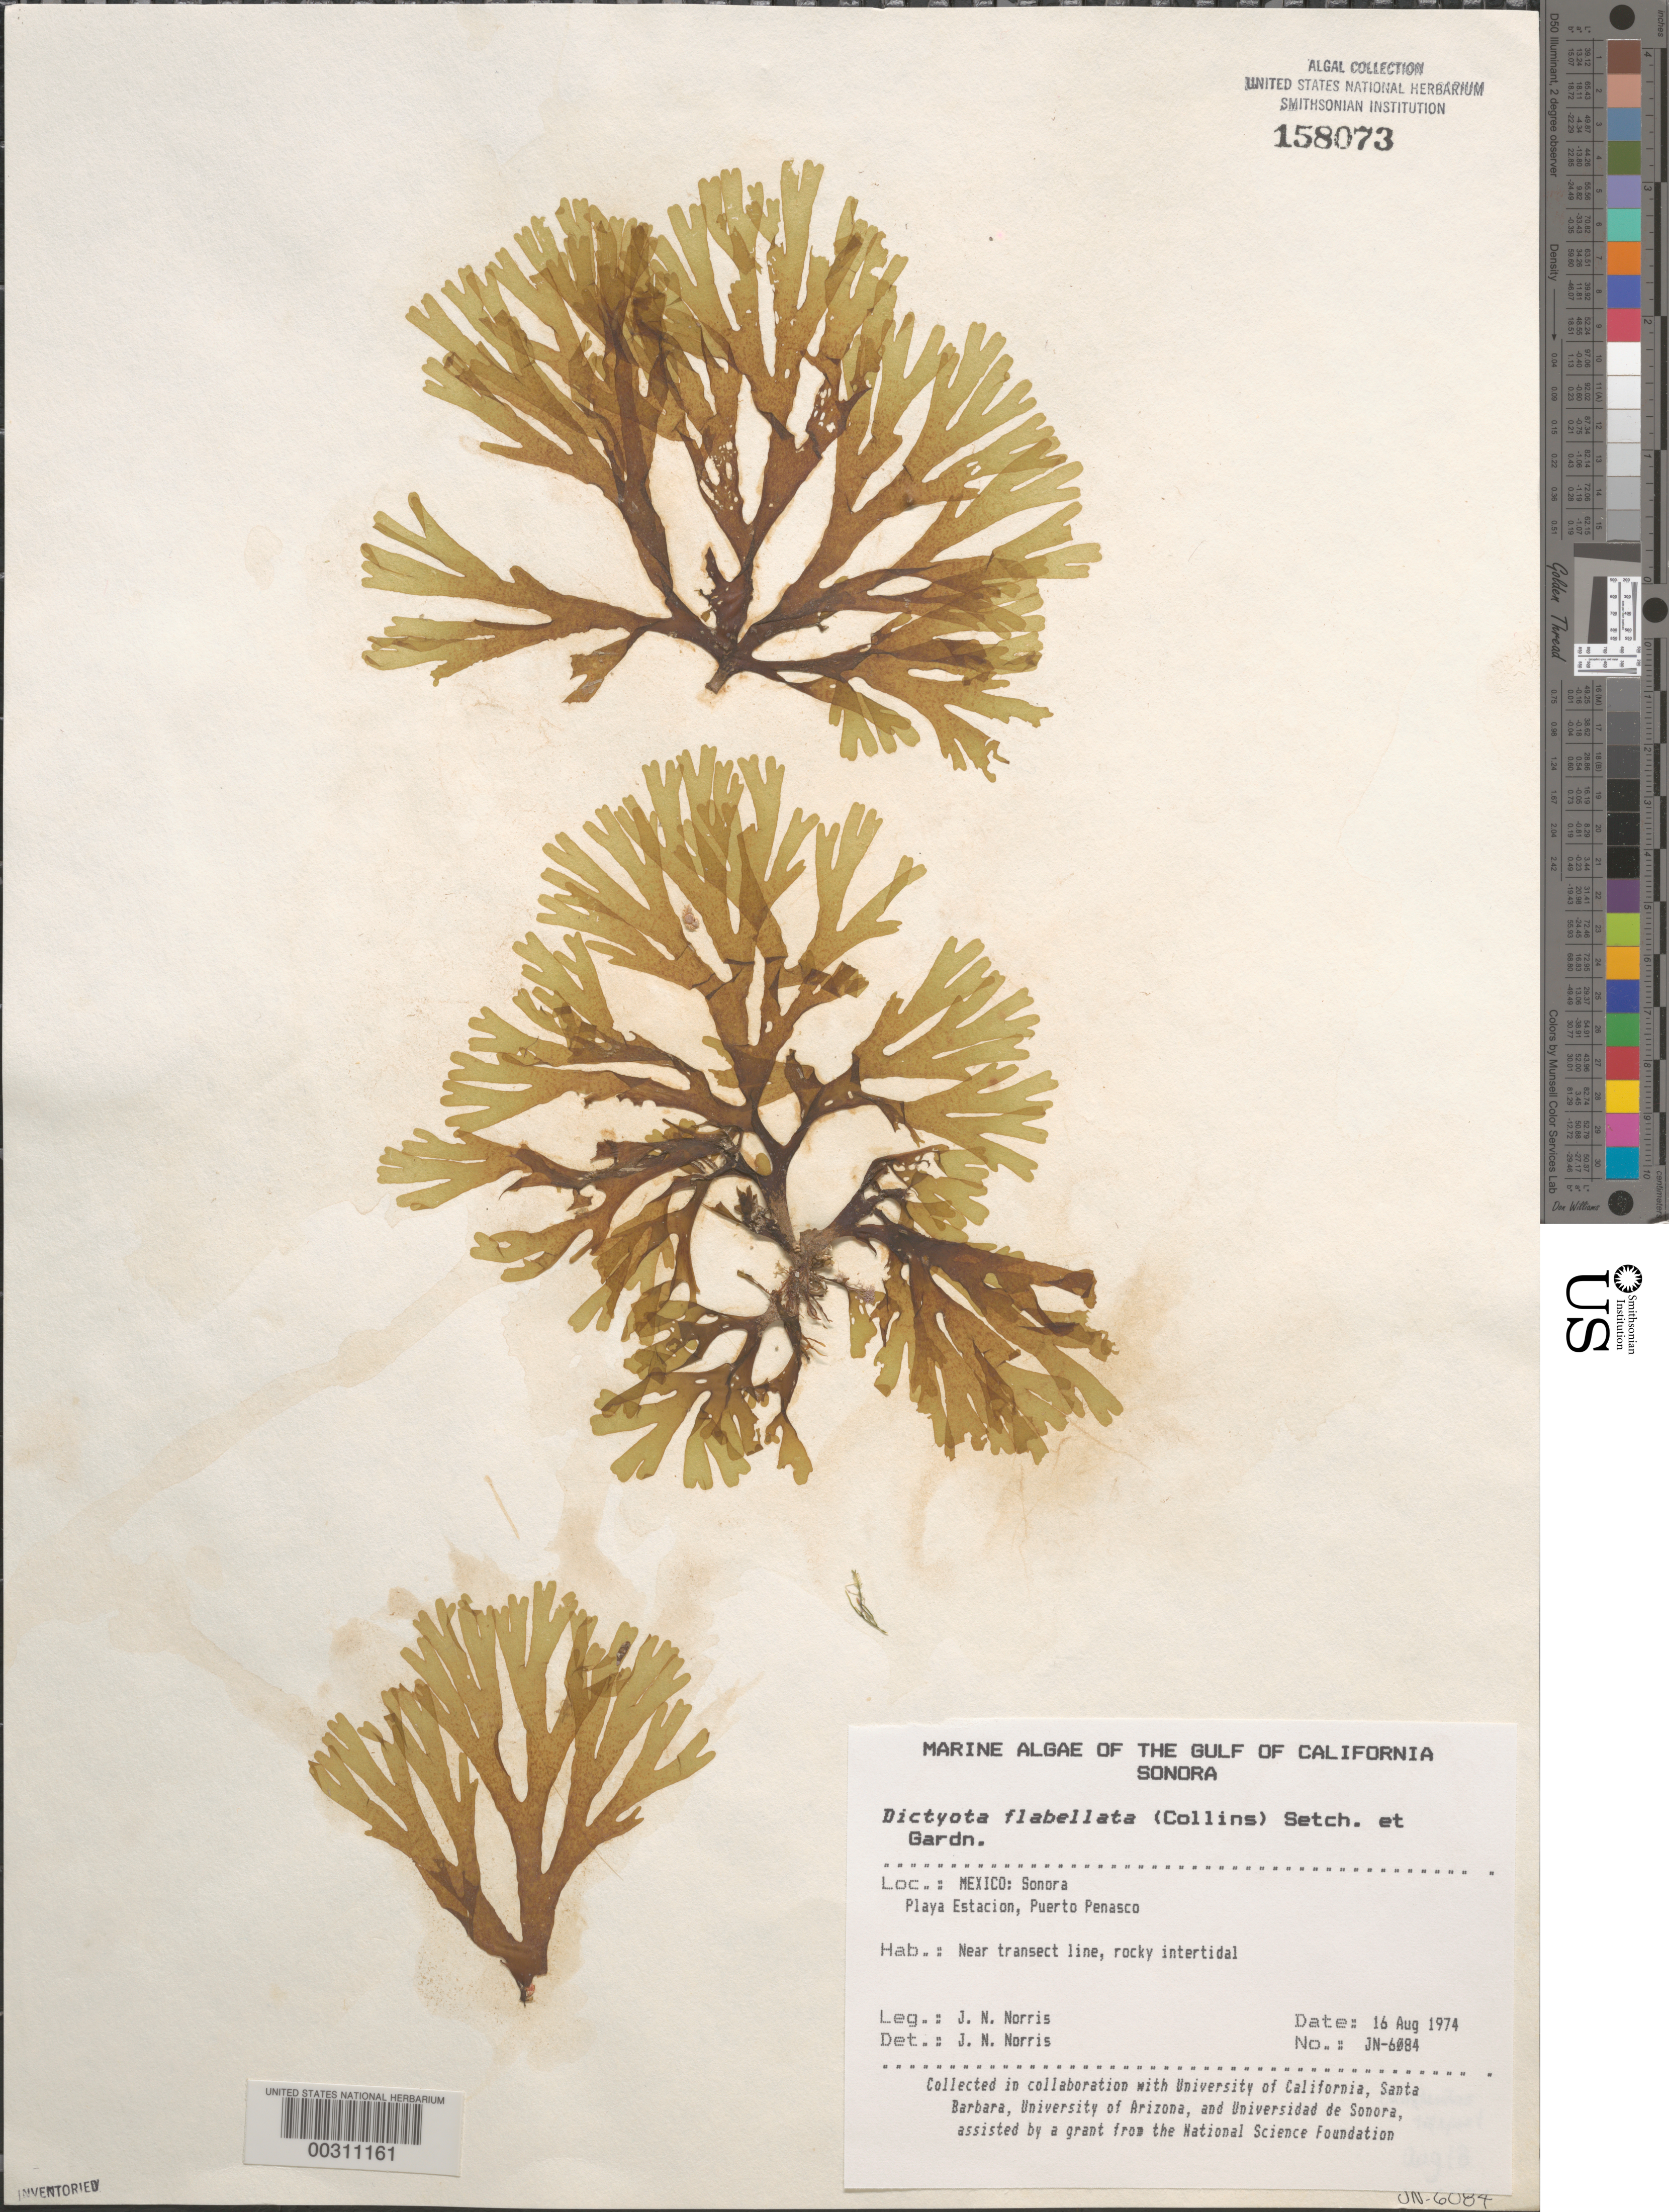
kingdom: Chromista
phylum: Ochrophyta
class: Phaeophyceae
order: Dictyotales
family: Dictyotaceae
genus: Dictyota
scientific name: Dictyota flabellata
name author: (Collins) Setch. & N.L. Gardner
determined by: Norris, James N.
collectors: J. N. Norris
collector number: JN-6084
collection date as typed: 16 Aug 1974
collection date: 1974-08-16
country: Mexico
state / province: Sonora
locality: Playa Estacion, Puerto Penasco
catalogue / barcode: US 158073